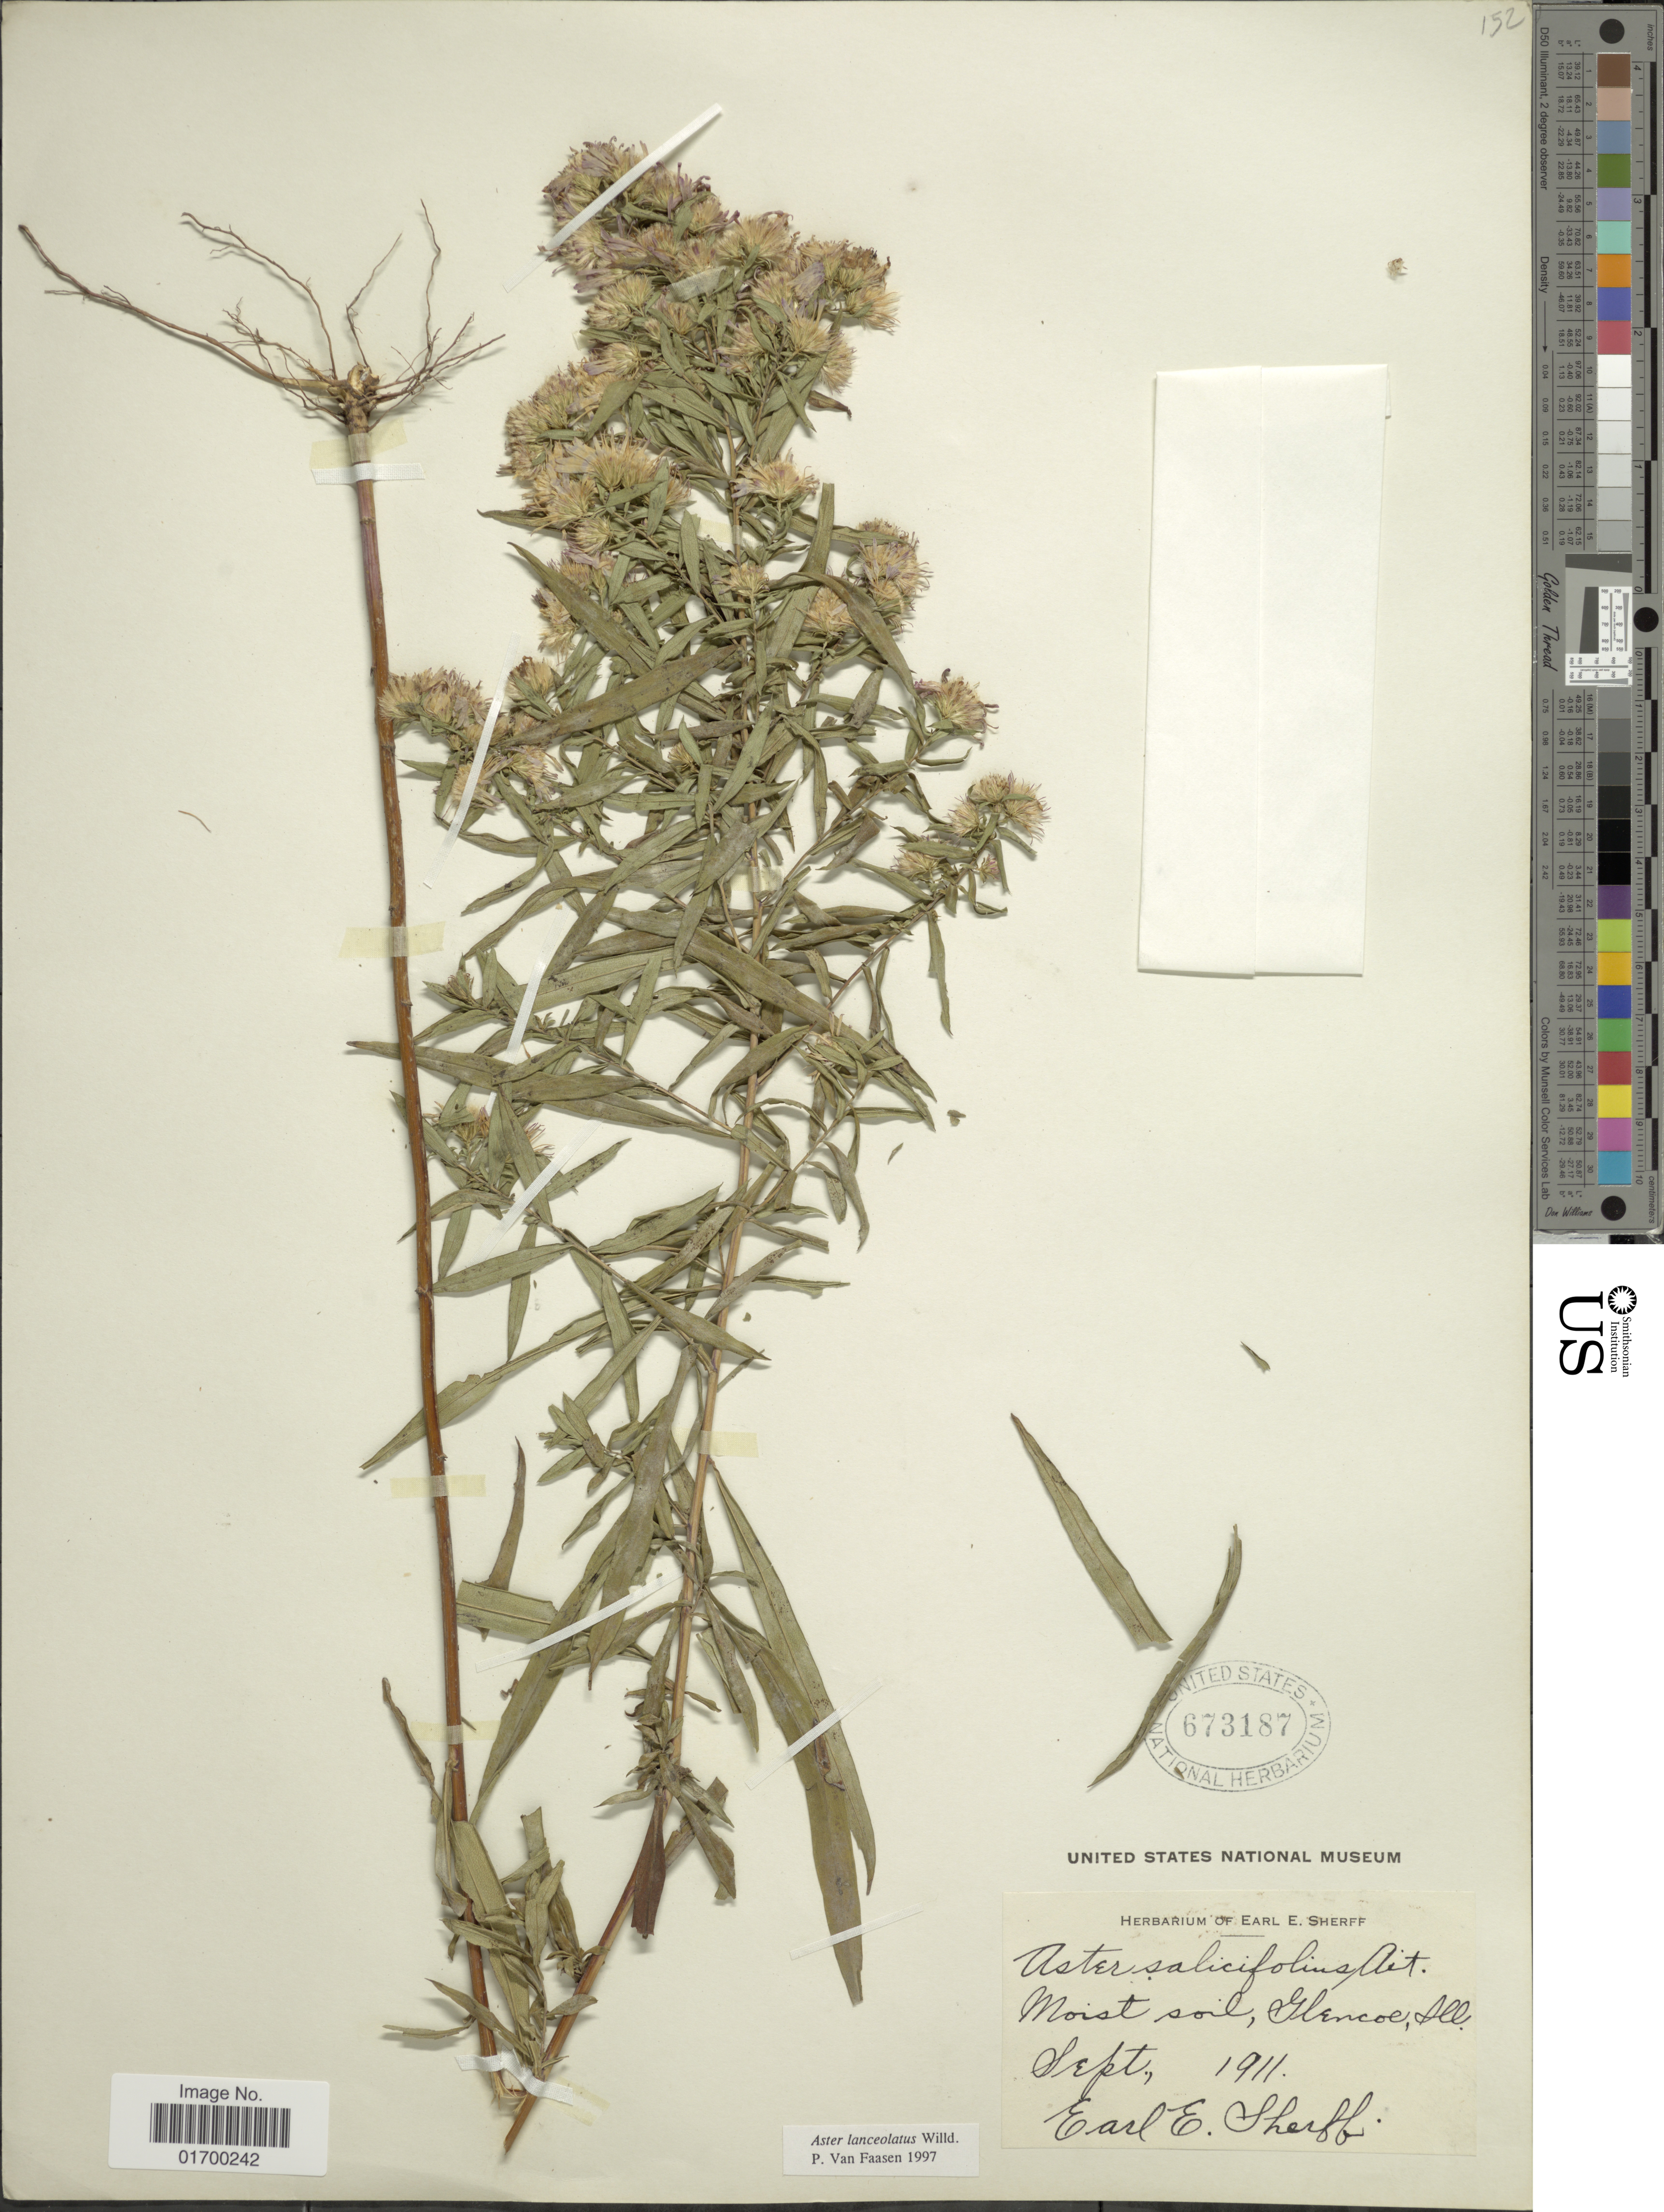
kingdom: Plantae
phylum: Tracheophyta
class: Magnoliopsida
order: Asterales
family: Asteraceae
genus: Symphyotrichum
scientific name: Symphyotrichum lanceolatum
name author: (Willd.) G.L. Nesom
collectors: E. E. Sherff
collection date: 1911-09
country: United States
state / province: Illinois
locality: Moist soil, Glencoe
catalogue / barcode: US 673187